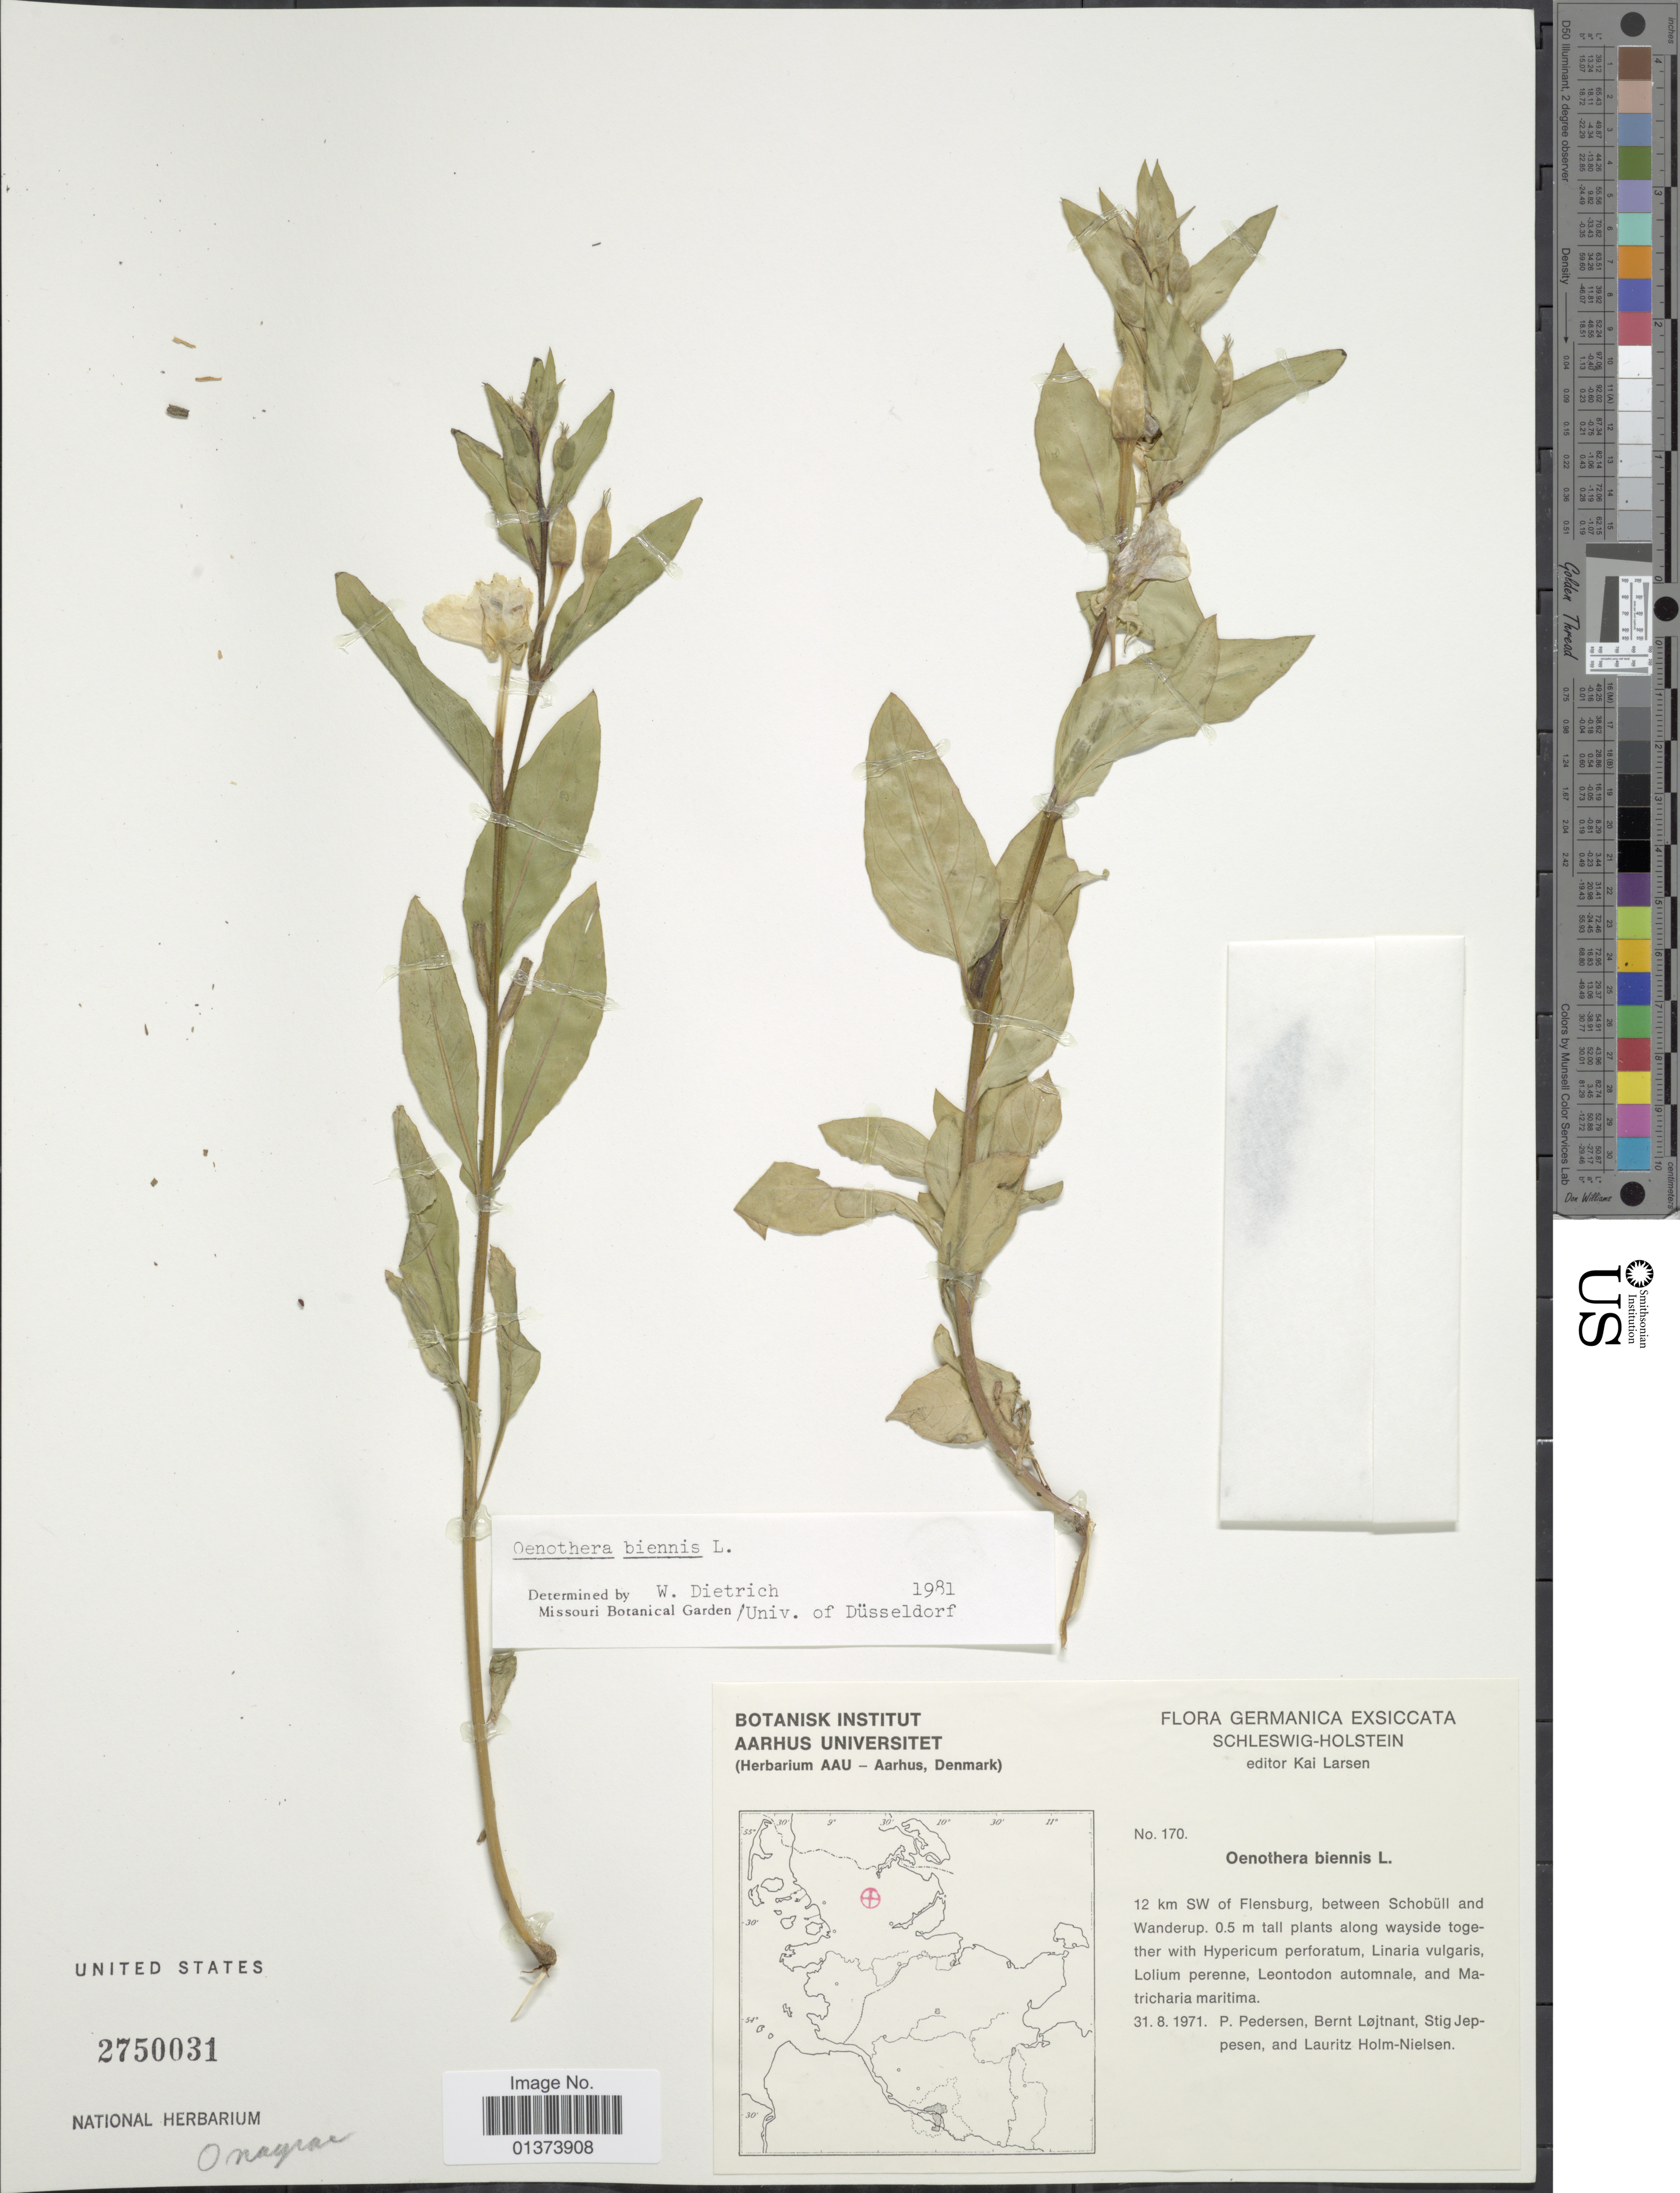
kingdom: Plantae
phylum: Tracheophyta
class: Magnoliopsida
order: Myrtales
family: Onagraceae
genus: Oenothera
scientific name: Oenothera biennis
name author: L.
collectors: P. Pedersen, B. Löjtnant, S. Jeppesen & L. B. Holm-Nielsen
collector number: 170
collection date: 1971-08-31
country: Germany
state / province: Schleswig-Holstein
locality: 12 km SW of Flensburg, between Schobüll and Wanderup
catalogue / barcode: US 2750031